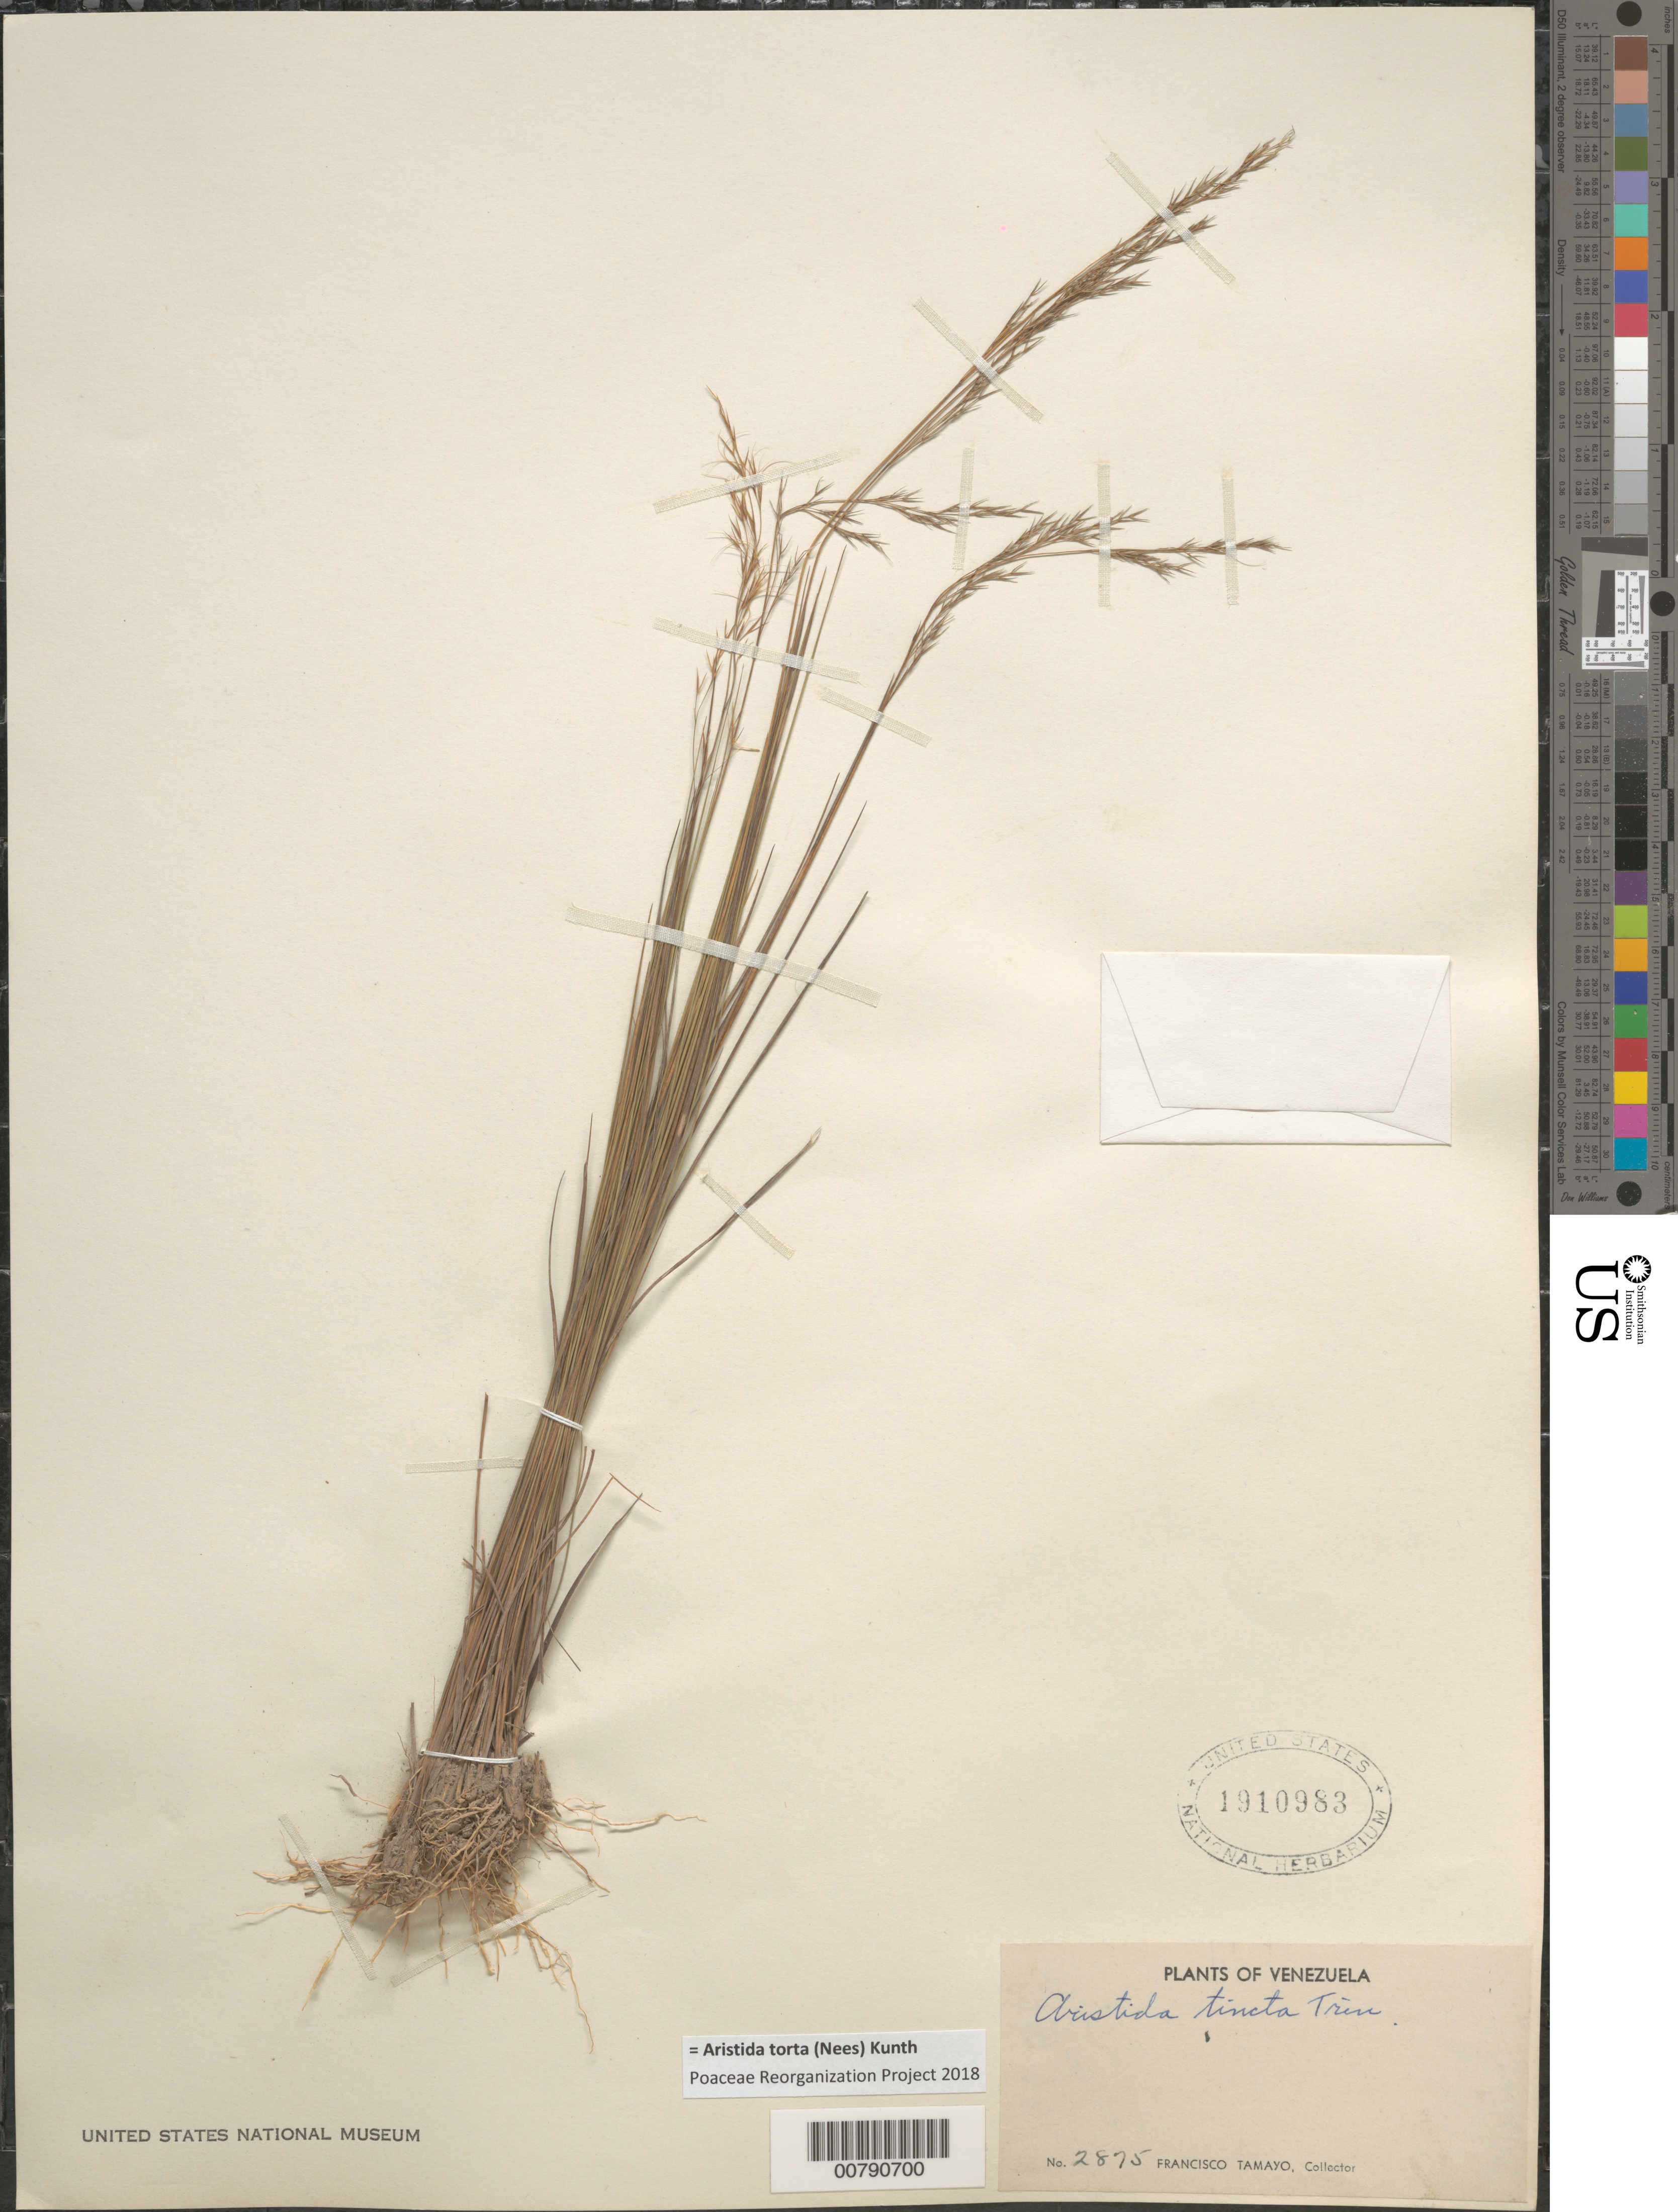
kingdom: Plantae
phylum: Tracheophyta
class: Liliopsida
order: Poales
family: Poaceae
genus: Aristida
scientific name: Aristida torta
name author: (Nees) Kunth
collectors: F. Tamayo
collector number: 2875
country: Venezuela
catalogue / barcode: US 1910983